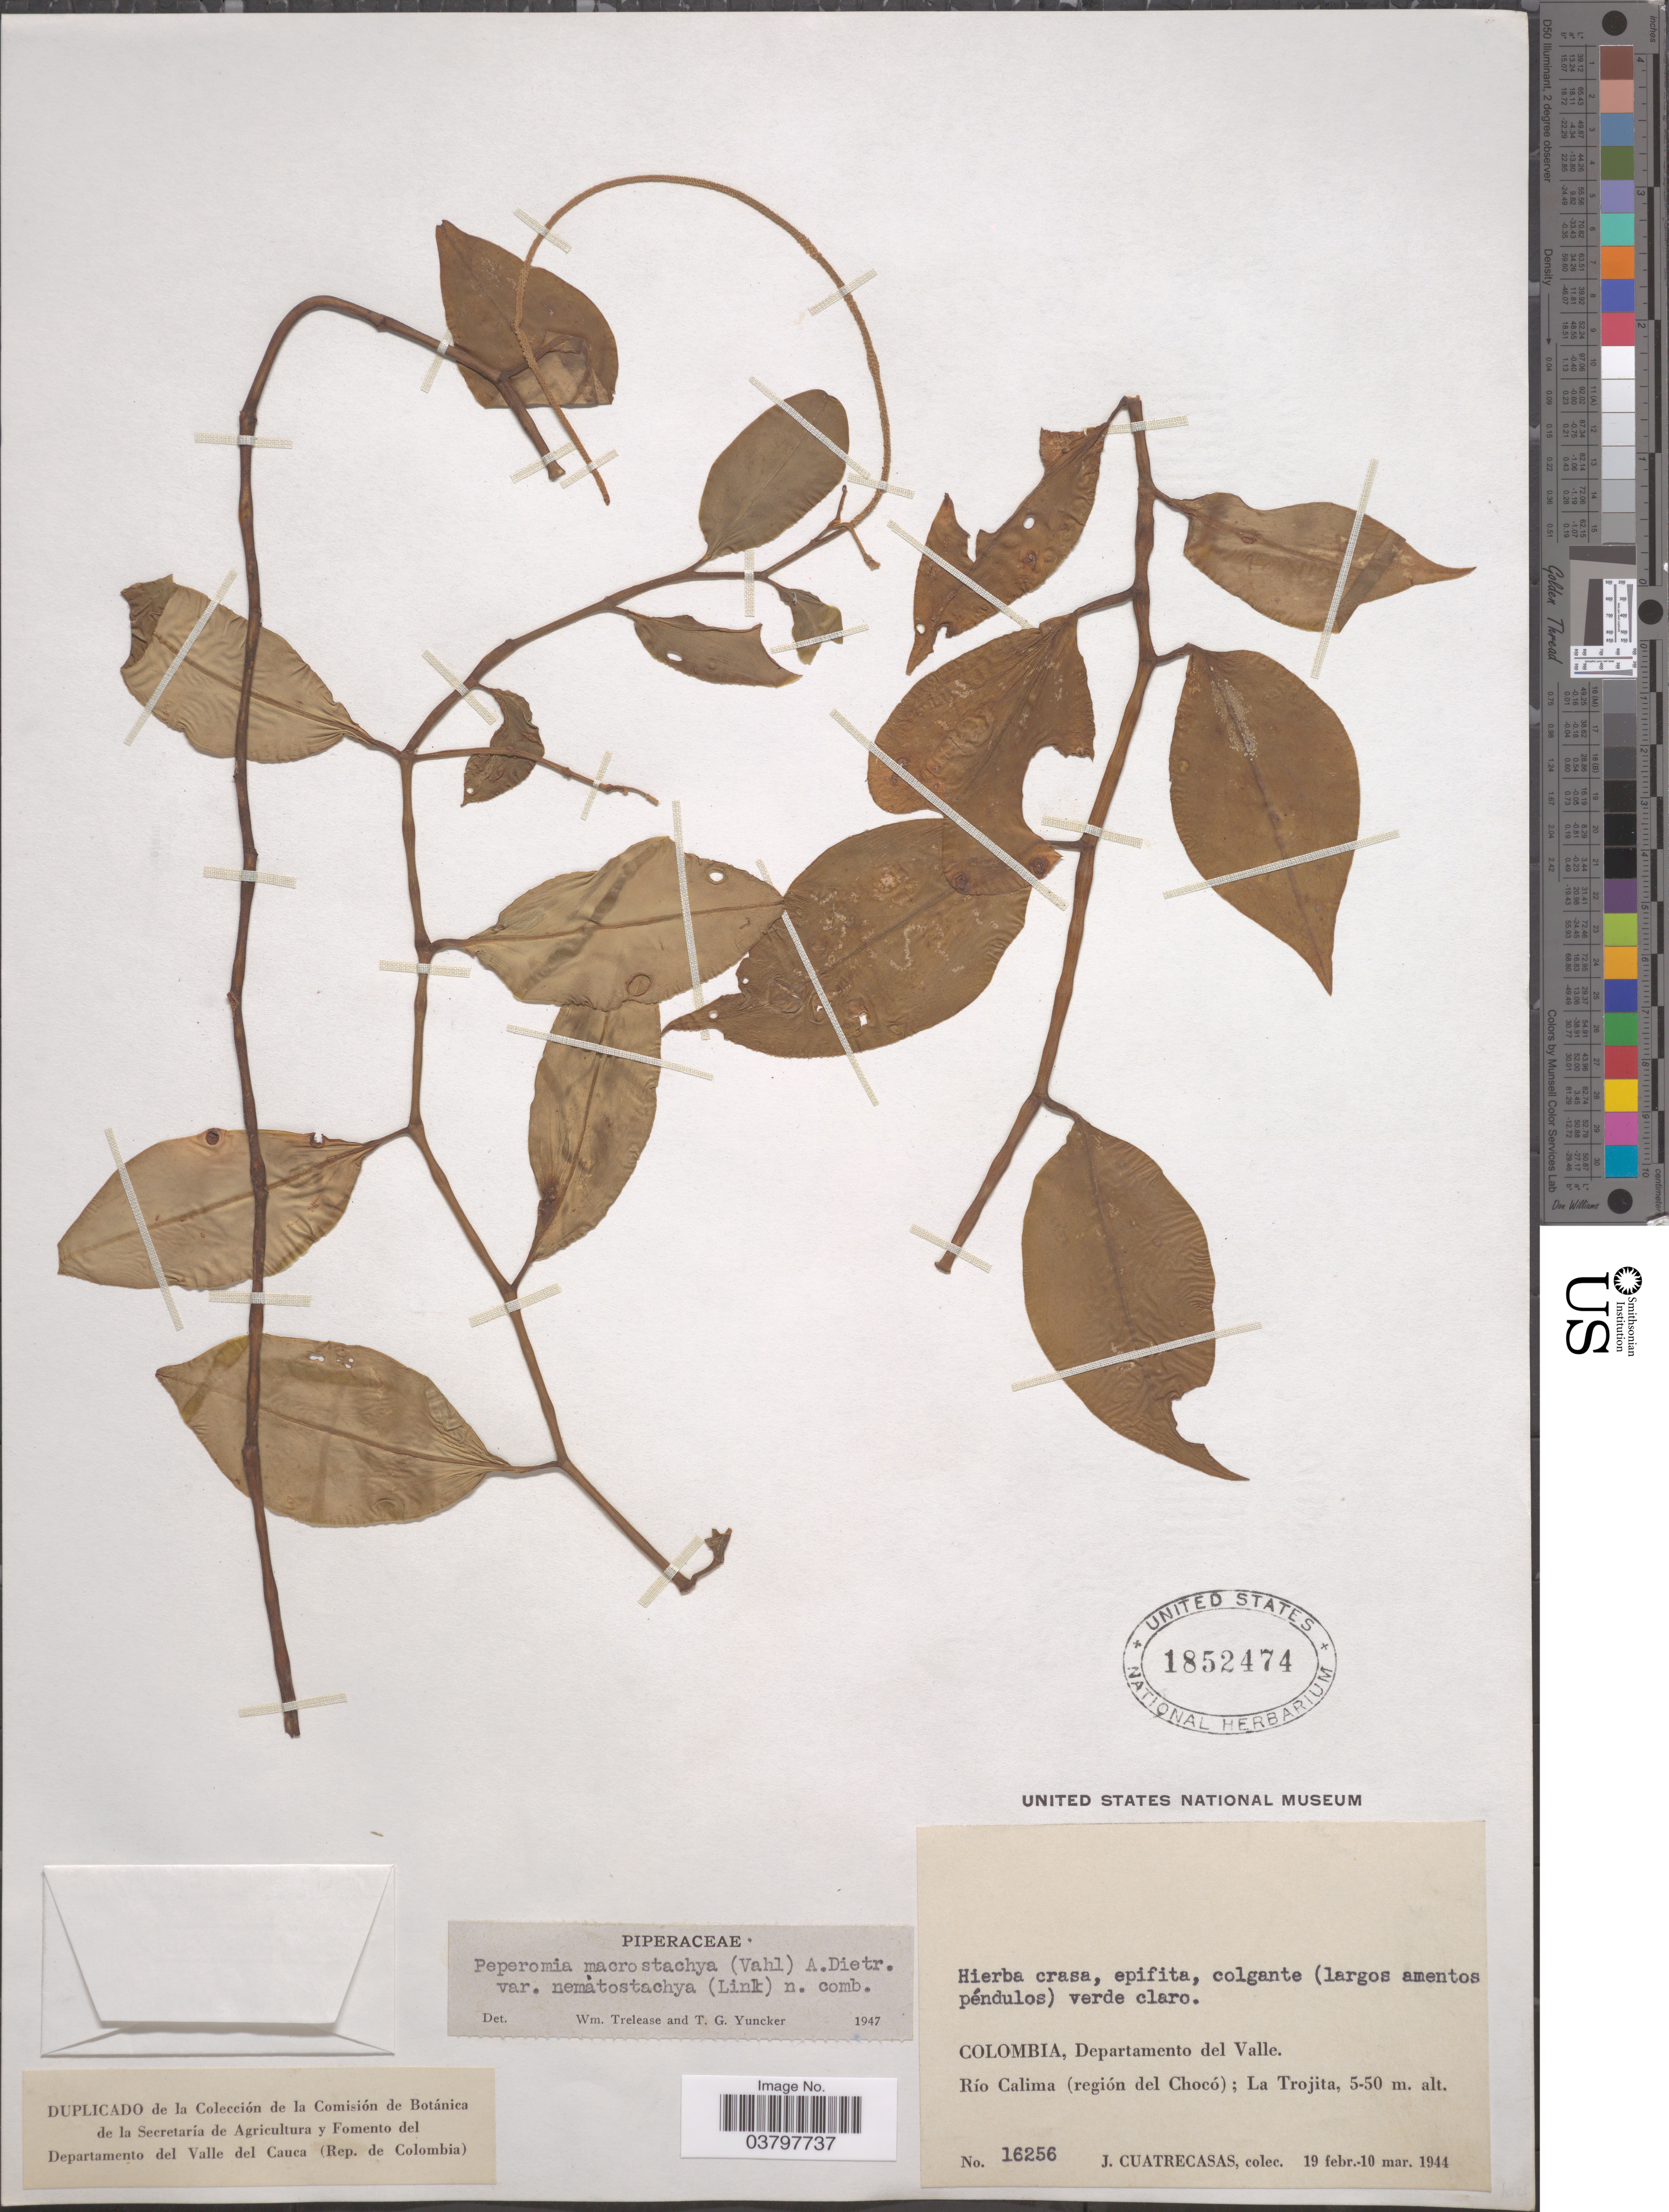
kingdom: Plantae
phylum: Tracheophyta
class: Magnoliopsida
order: Piperales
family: Piperaceae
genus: Peperomia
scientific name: Peperomia macrostachya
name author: (Vahl) A. Dietr.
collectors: J. Cuatrecasas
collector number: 16256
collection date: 1944-02-19/1944-03-10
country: Colombia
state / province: Valle del Cauca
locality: Departamento del Valle. Río Calima (región del Chocó); La Trojita.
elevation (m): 5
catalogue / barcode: US 1852474